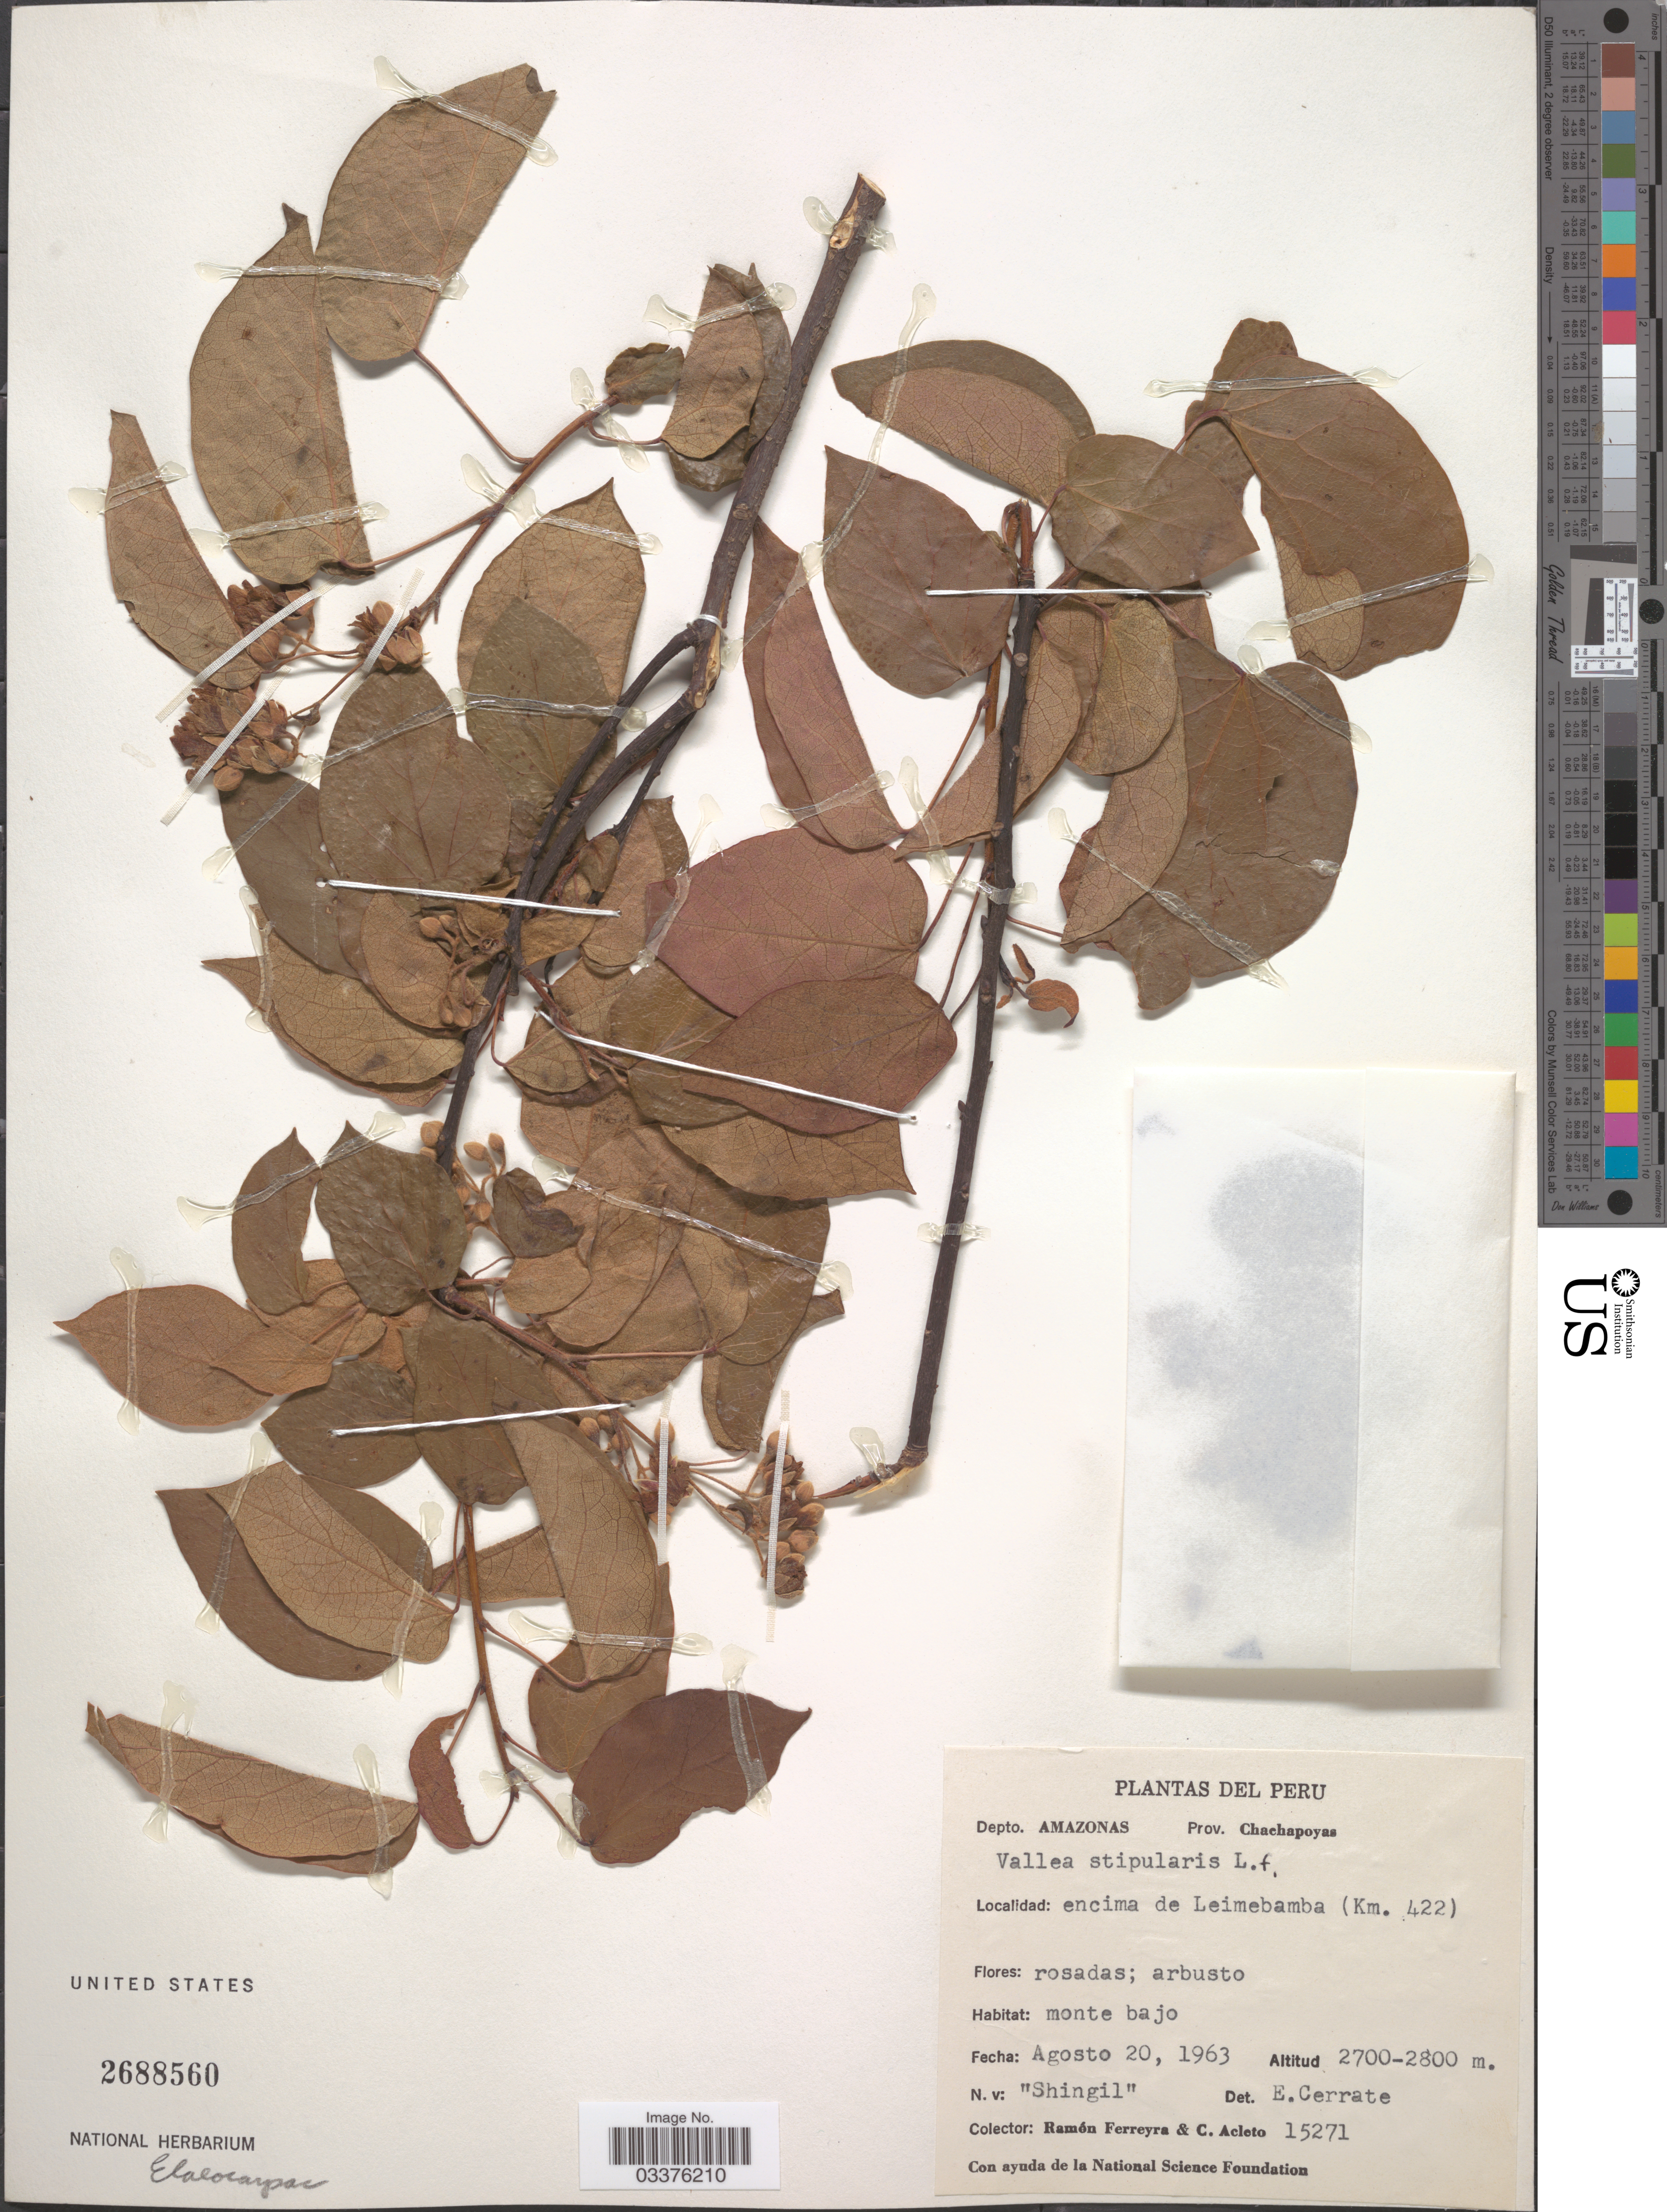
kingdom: Plantae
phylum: Tracheophyta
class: Magnoliopsida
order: Oxalidales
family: Elaeocarpaceae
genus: Vallea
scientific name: Vallea stipularis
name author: L. f.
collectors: R. A. Ferreyra & C. Acleto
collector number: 15271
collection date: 1963-08-20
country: Peru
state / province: Amazonas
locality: Depto. Amazonas, Prov. Chachapoyas, encima de Leimebamba (Km. 422).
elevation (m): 2700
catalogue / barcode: US 2688560